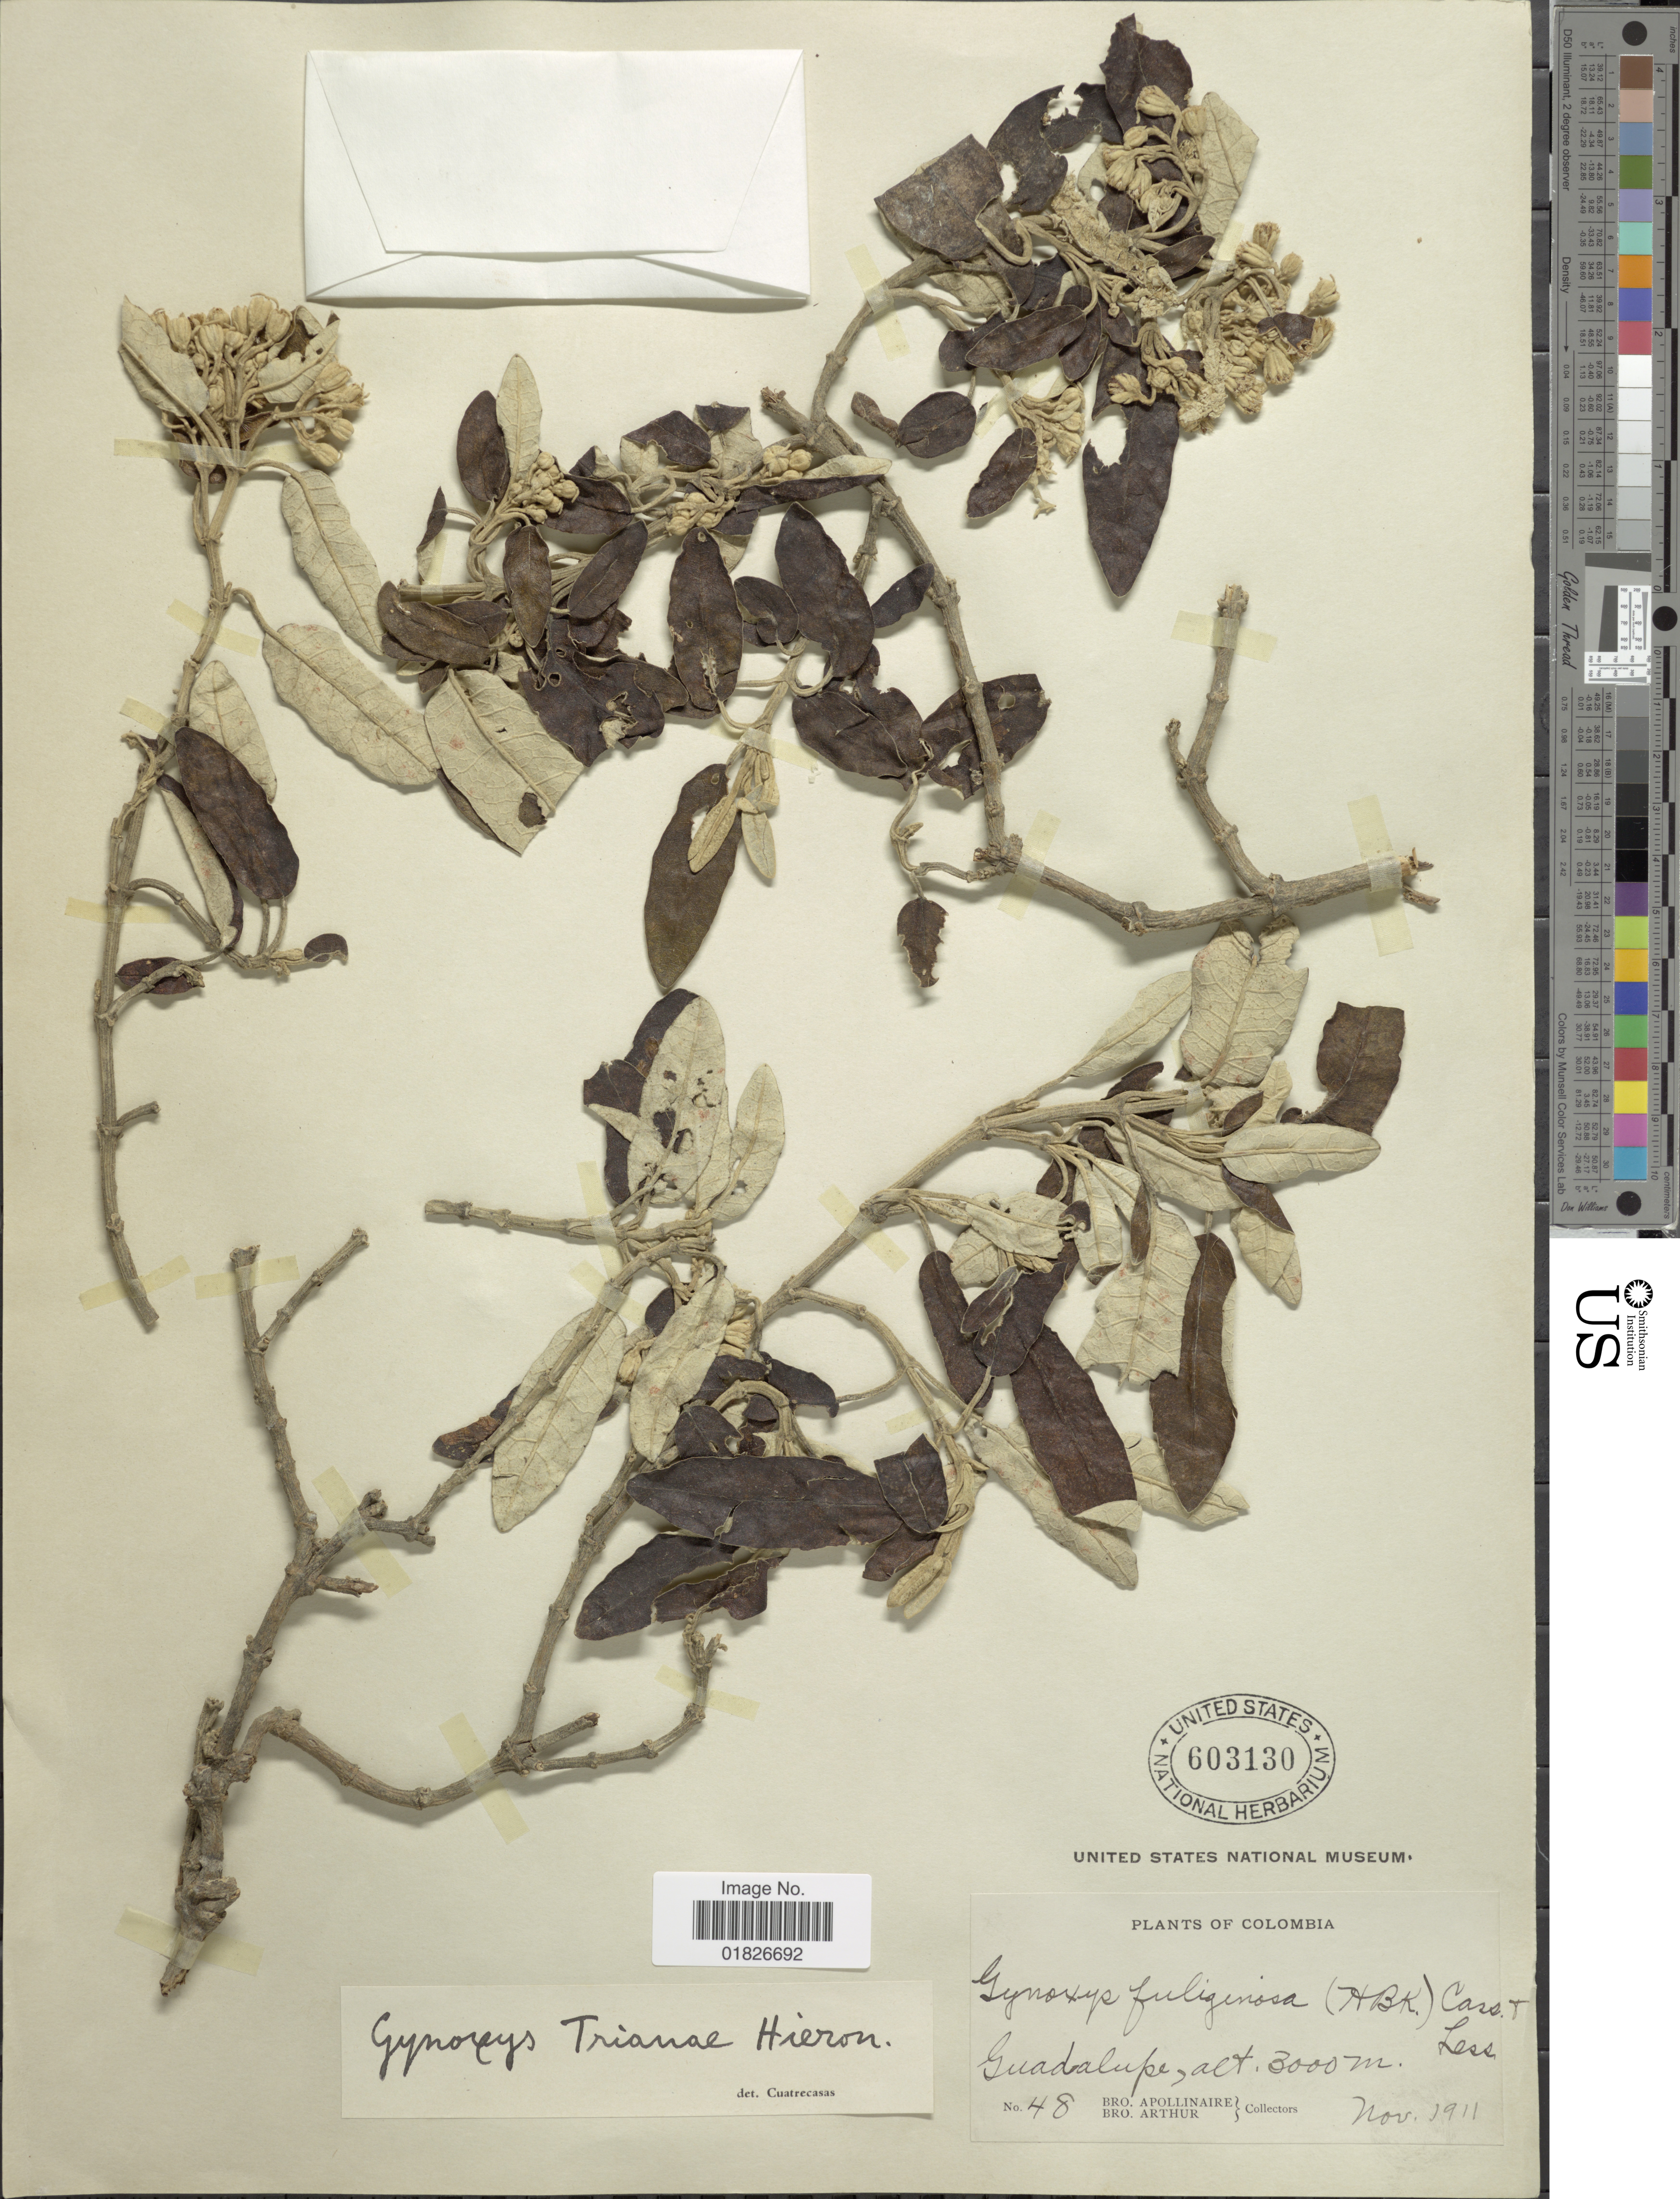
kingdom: Plantae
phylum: Tracheophyta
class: Magnoliopsida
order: Asterales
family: Asteraceae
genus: Gynoxys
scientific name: Gynoxys trianae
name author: Hieron.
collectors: Bro. Apollinaire & Bro. Arthur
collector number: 48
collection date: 1911-11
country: Colombia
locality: Guadalupe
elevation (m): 3000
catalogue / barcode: US 603130